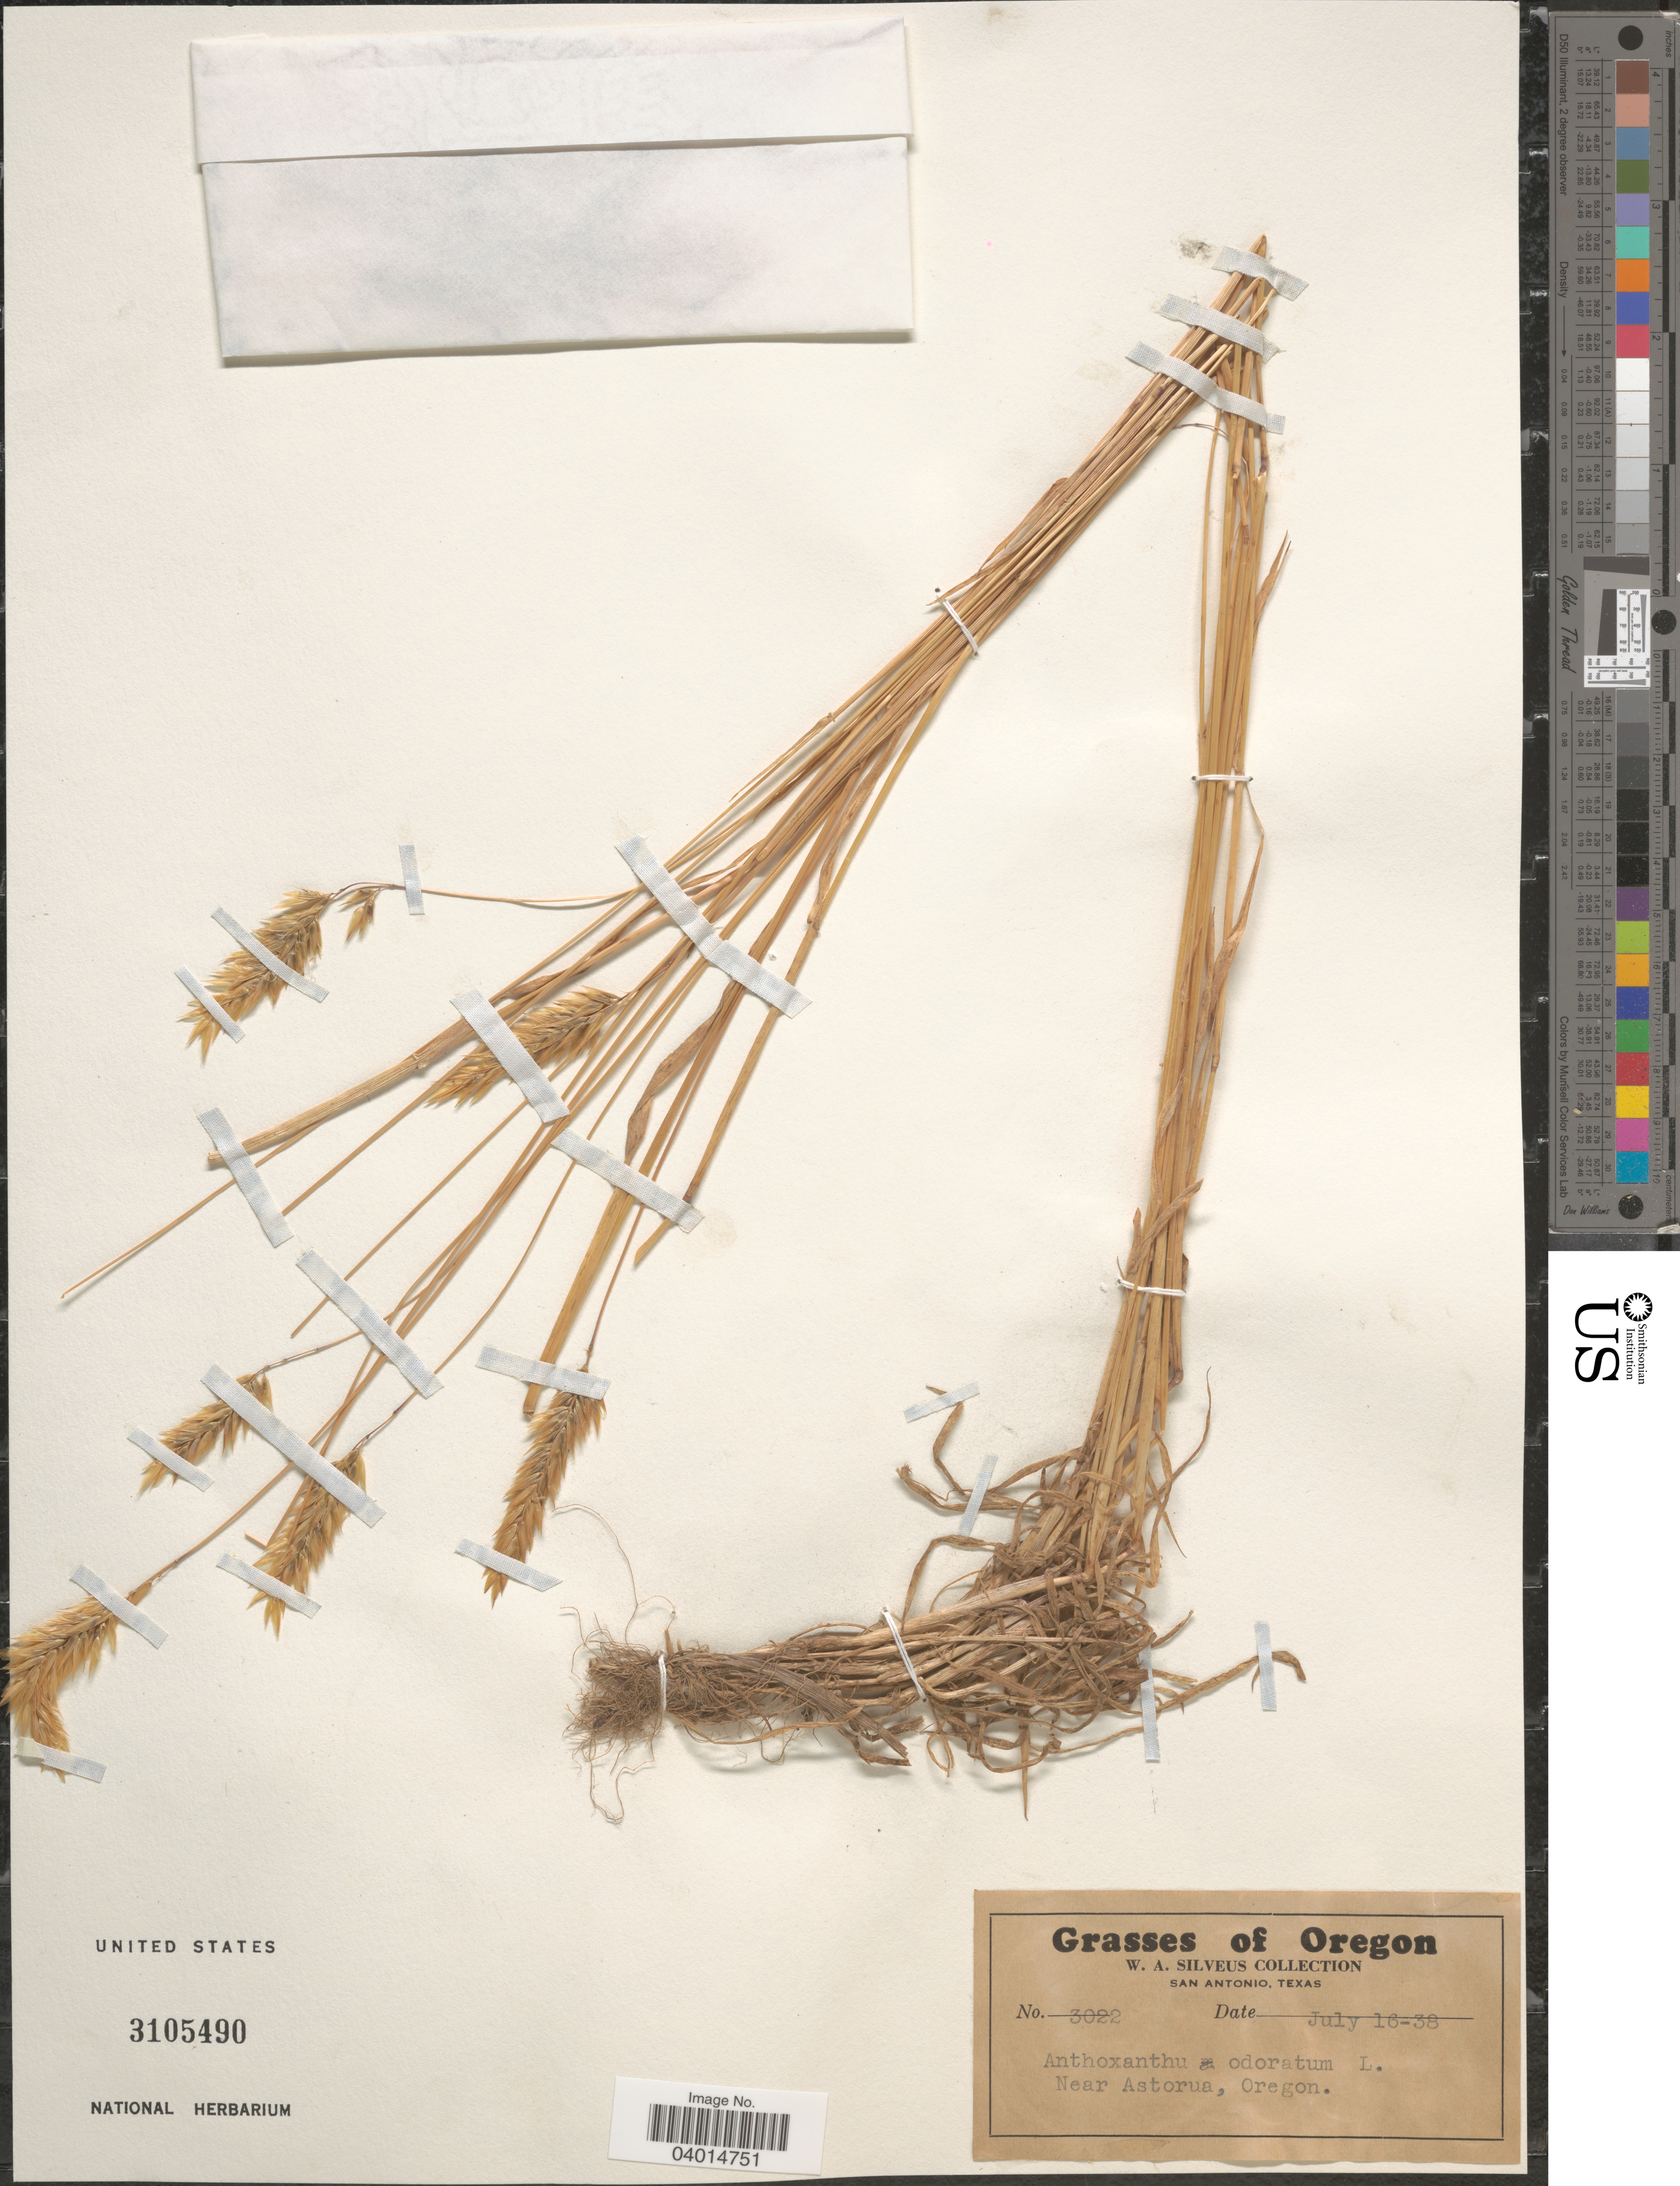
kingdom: Plantae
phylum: Tracheophyta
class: Liliopsida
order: Poales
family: Poaceae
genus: Anthoxanthum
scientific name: Anthoxanthum odoratum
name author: L.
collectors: W. Silveus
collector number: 3022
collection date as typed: Transcribed d/m/y: 16/7/38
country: United States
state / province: Oregon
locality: Near Astorua.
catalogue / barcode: US 3105490